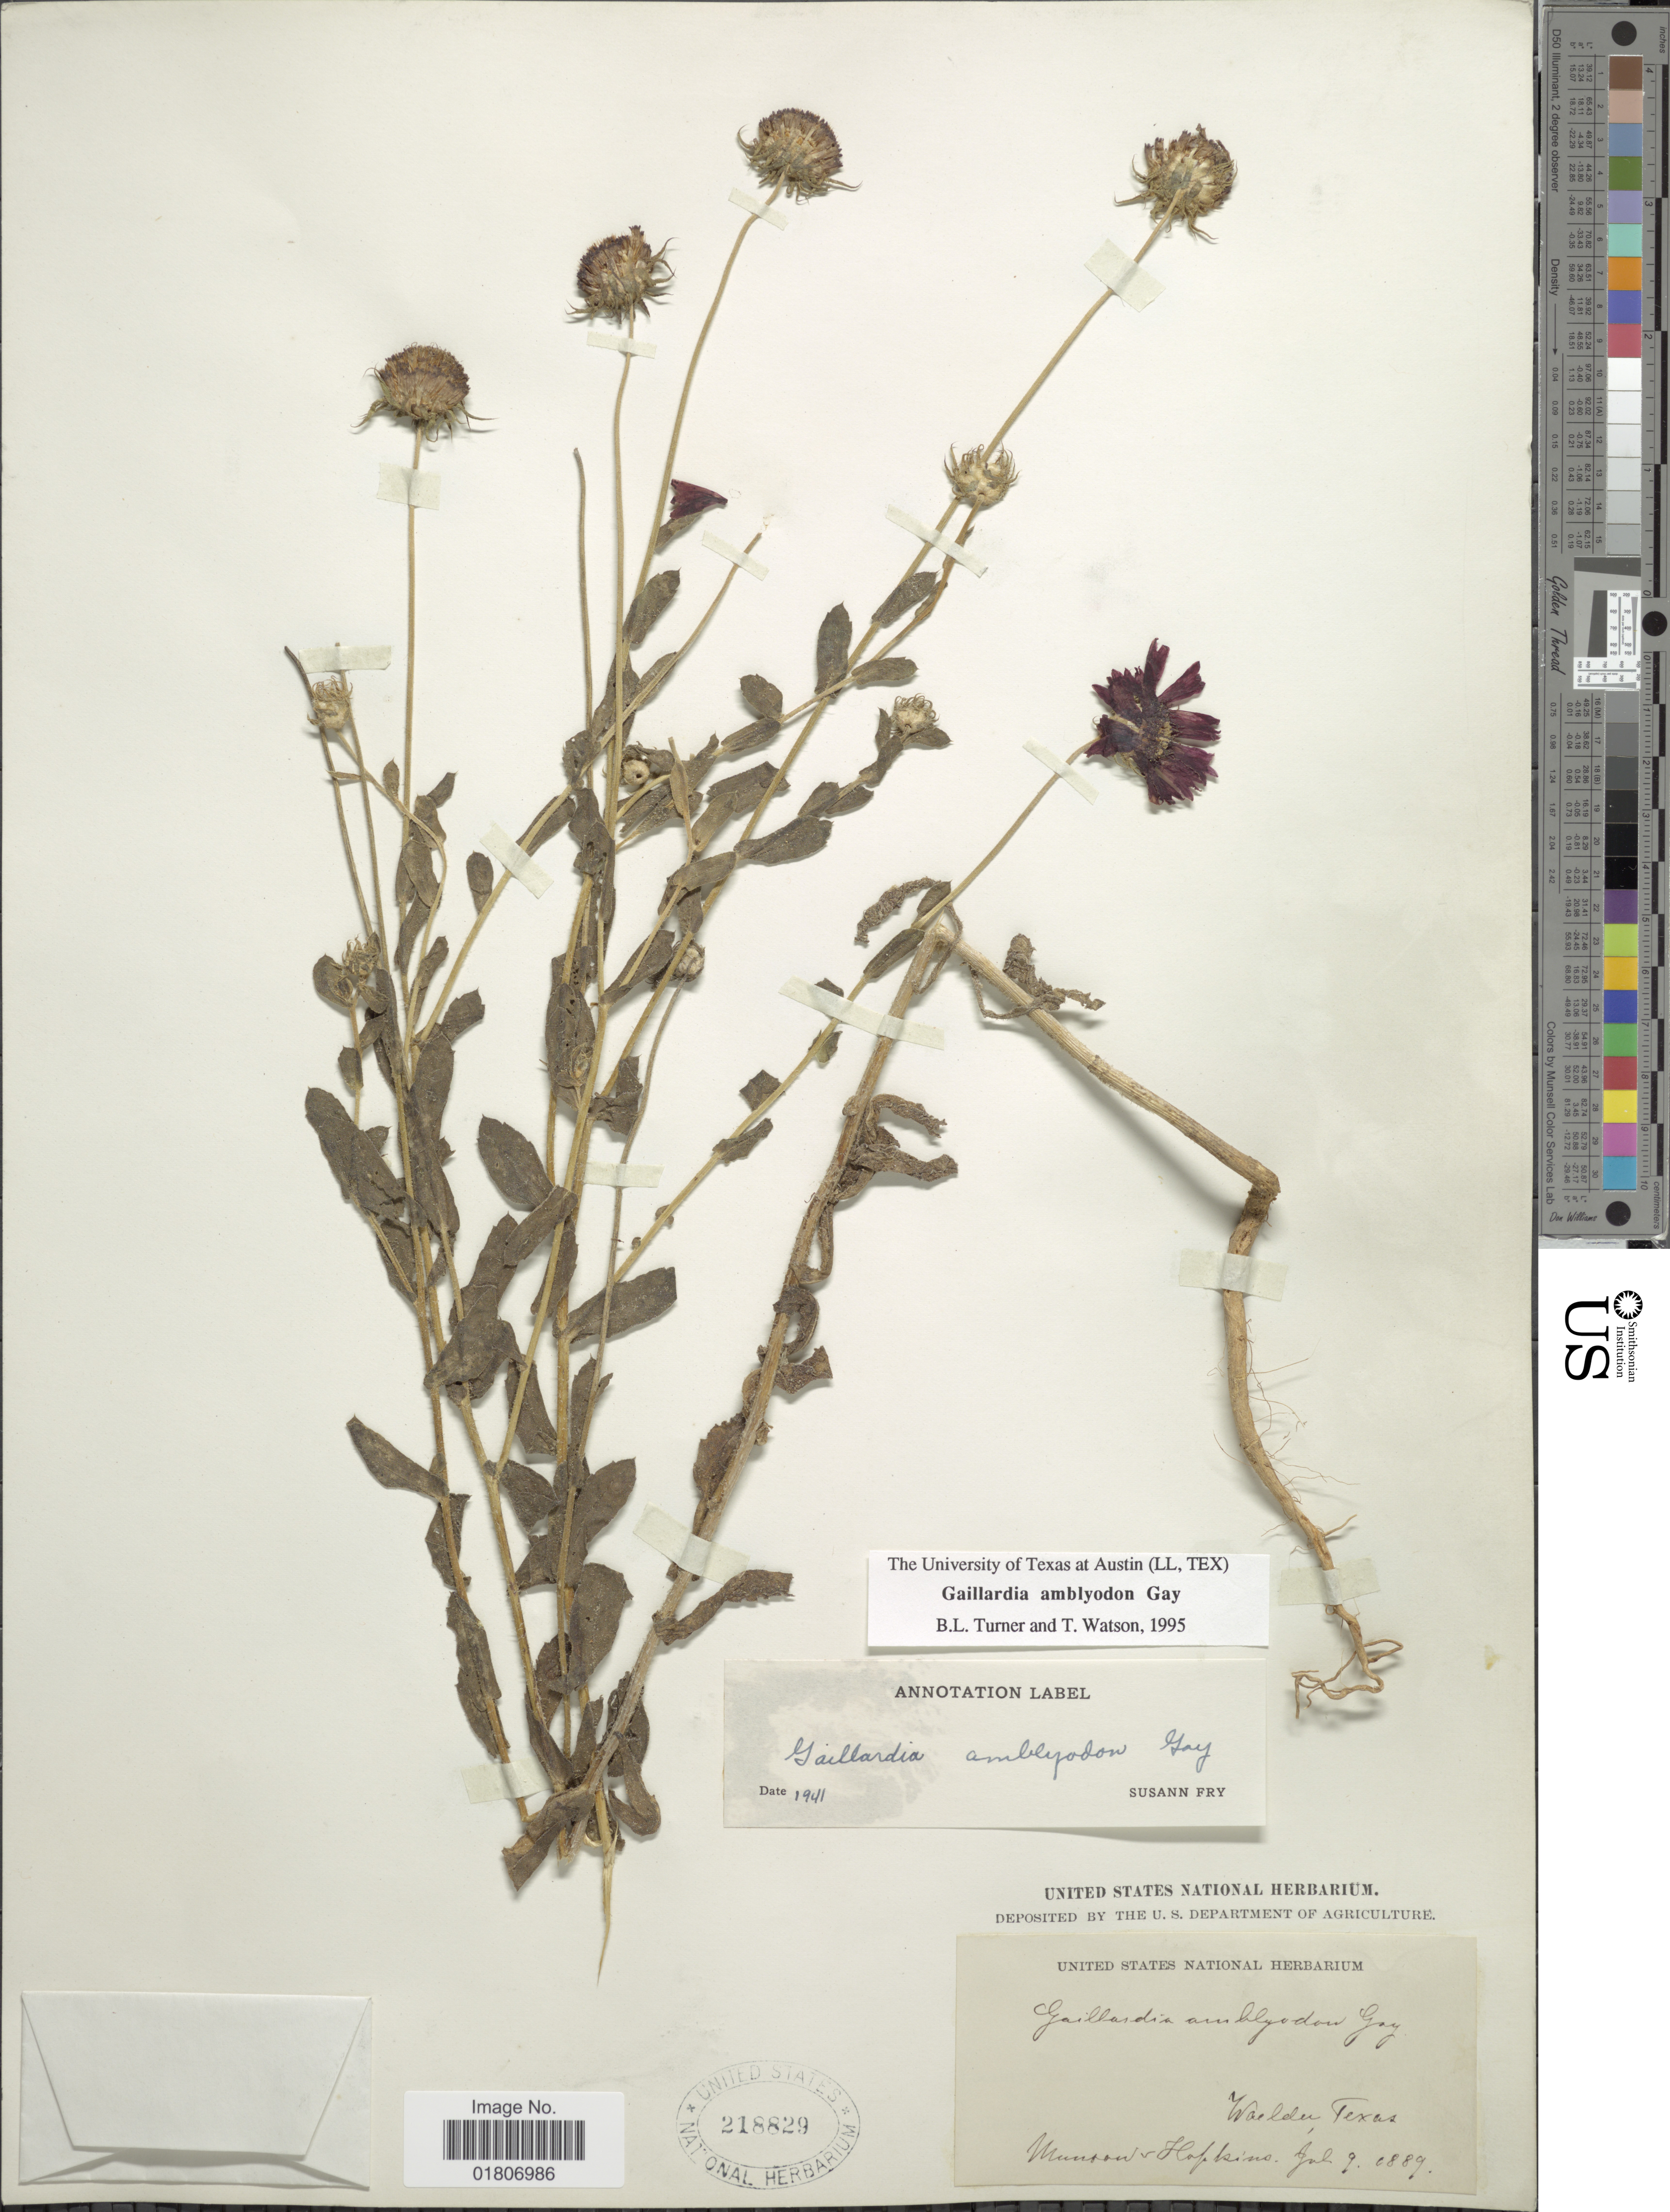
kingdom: Plantae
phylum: Tracheophyta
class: Magnoliopsida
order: Asterales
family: Asteraceae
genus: Gaillardia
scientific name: Gaillardia amblyodon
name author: J. Gay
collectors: -. Munson & -- Hopkins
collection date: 1889-07-09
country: United States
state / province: Texas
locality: Walden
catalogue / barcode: US 218829